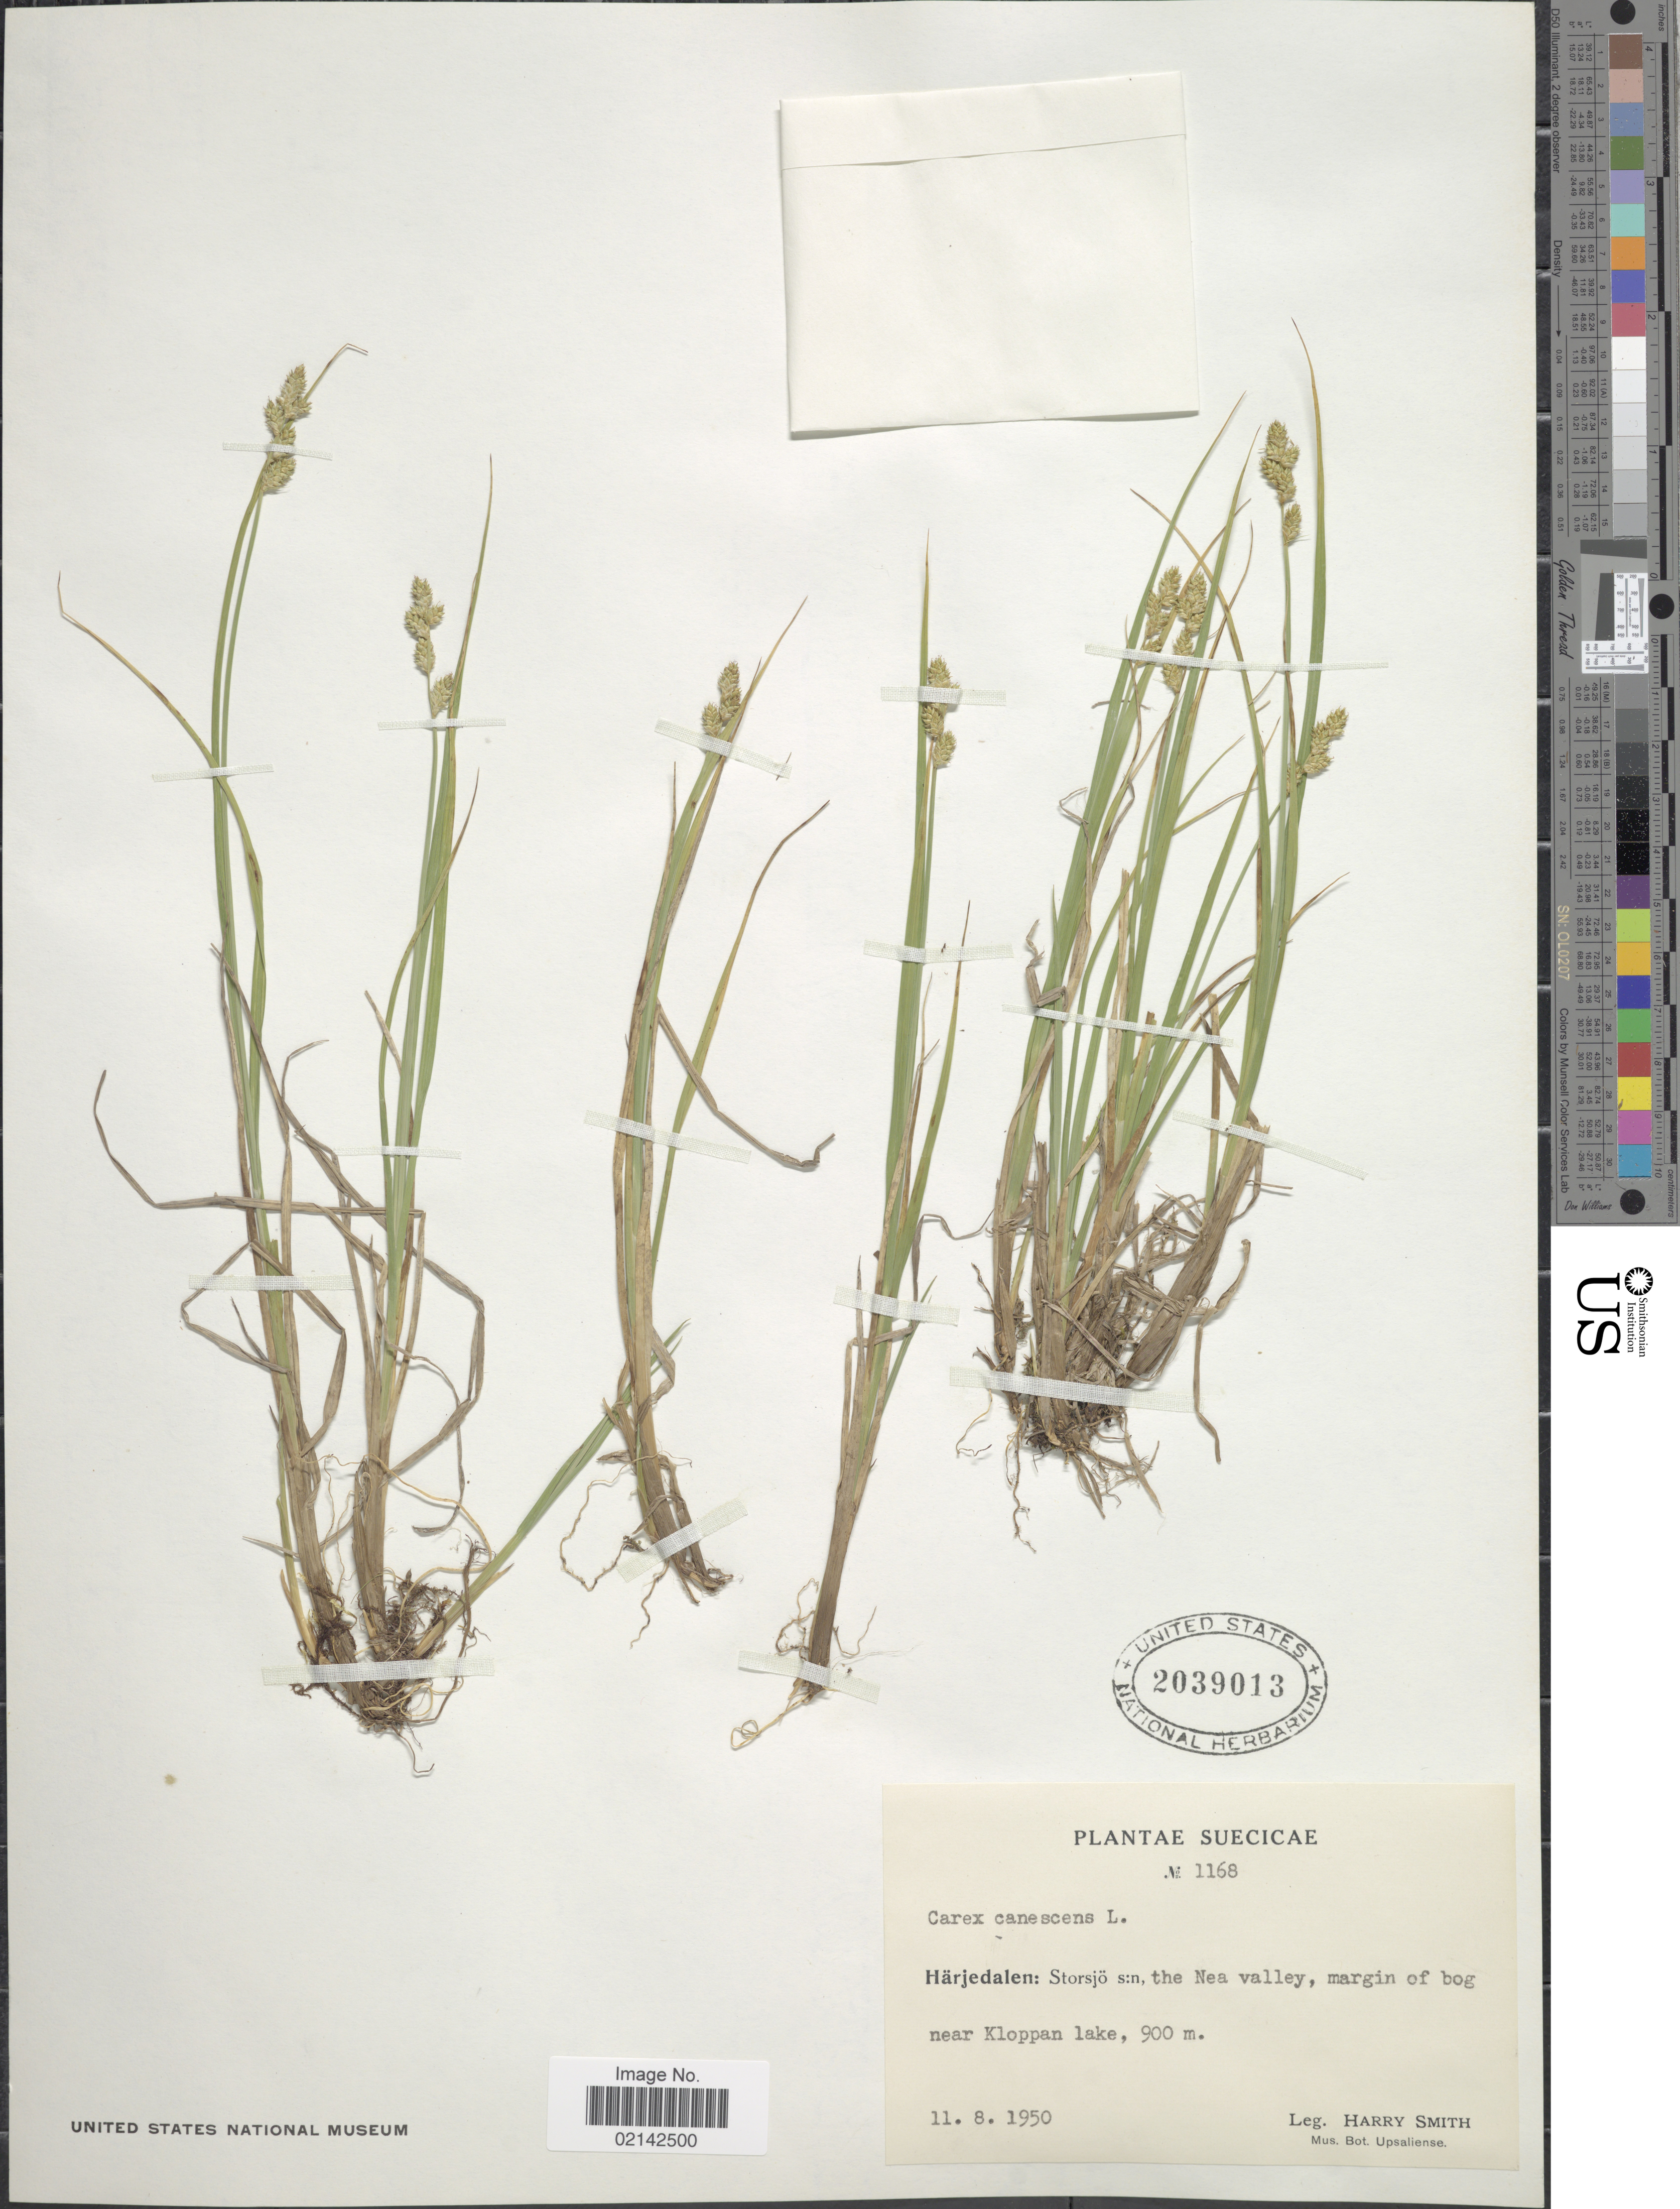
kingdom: Plantae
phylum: Tracheophyta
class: Liliopsida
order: Poales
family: Cyperaceae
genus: Carex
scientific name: Carex canescens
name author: L.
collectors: H. Smith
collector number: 1168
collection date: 1950-08-11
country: Sweden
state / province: Jamtland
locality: Suecicae, Harjedalen: Strosjo s:n, the Nea Valley, margin of bog near Kloppan Lake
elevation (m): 900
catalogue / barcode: US 2039013